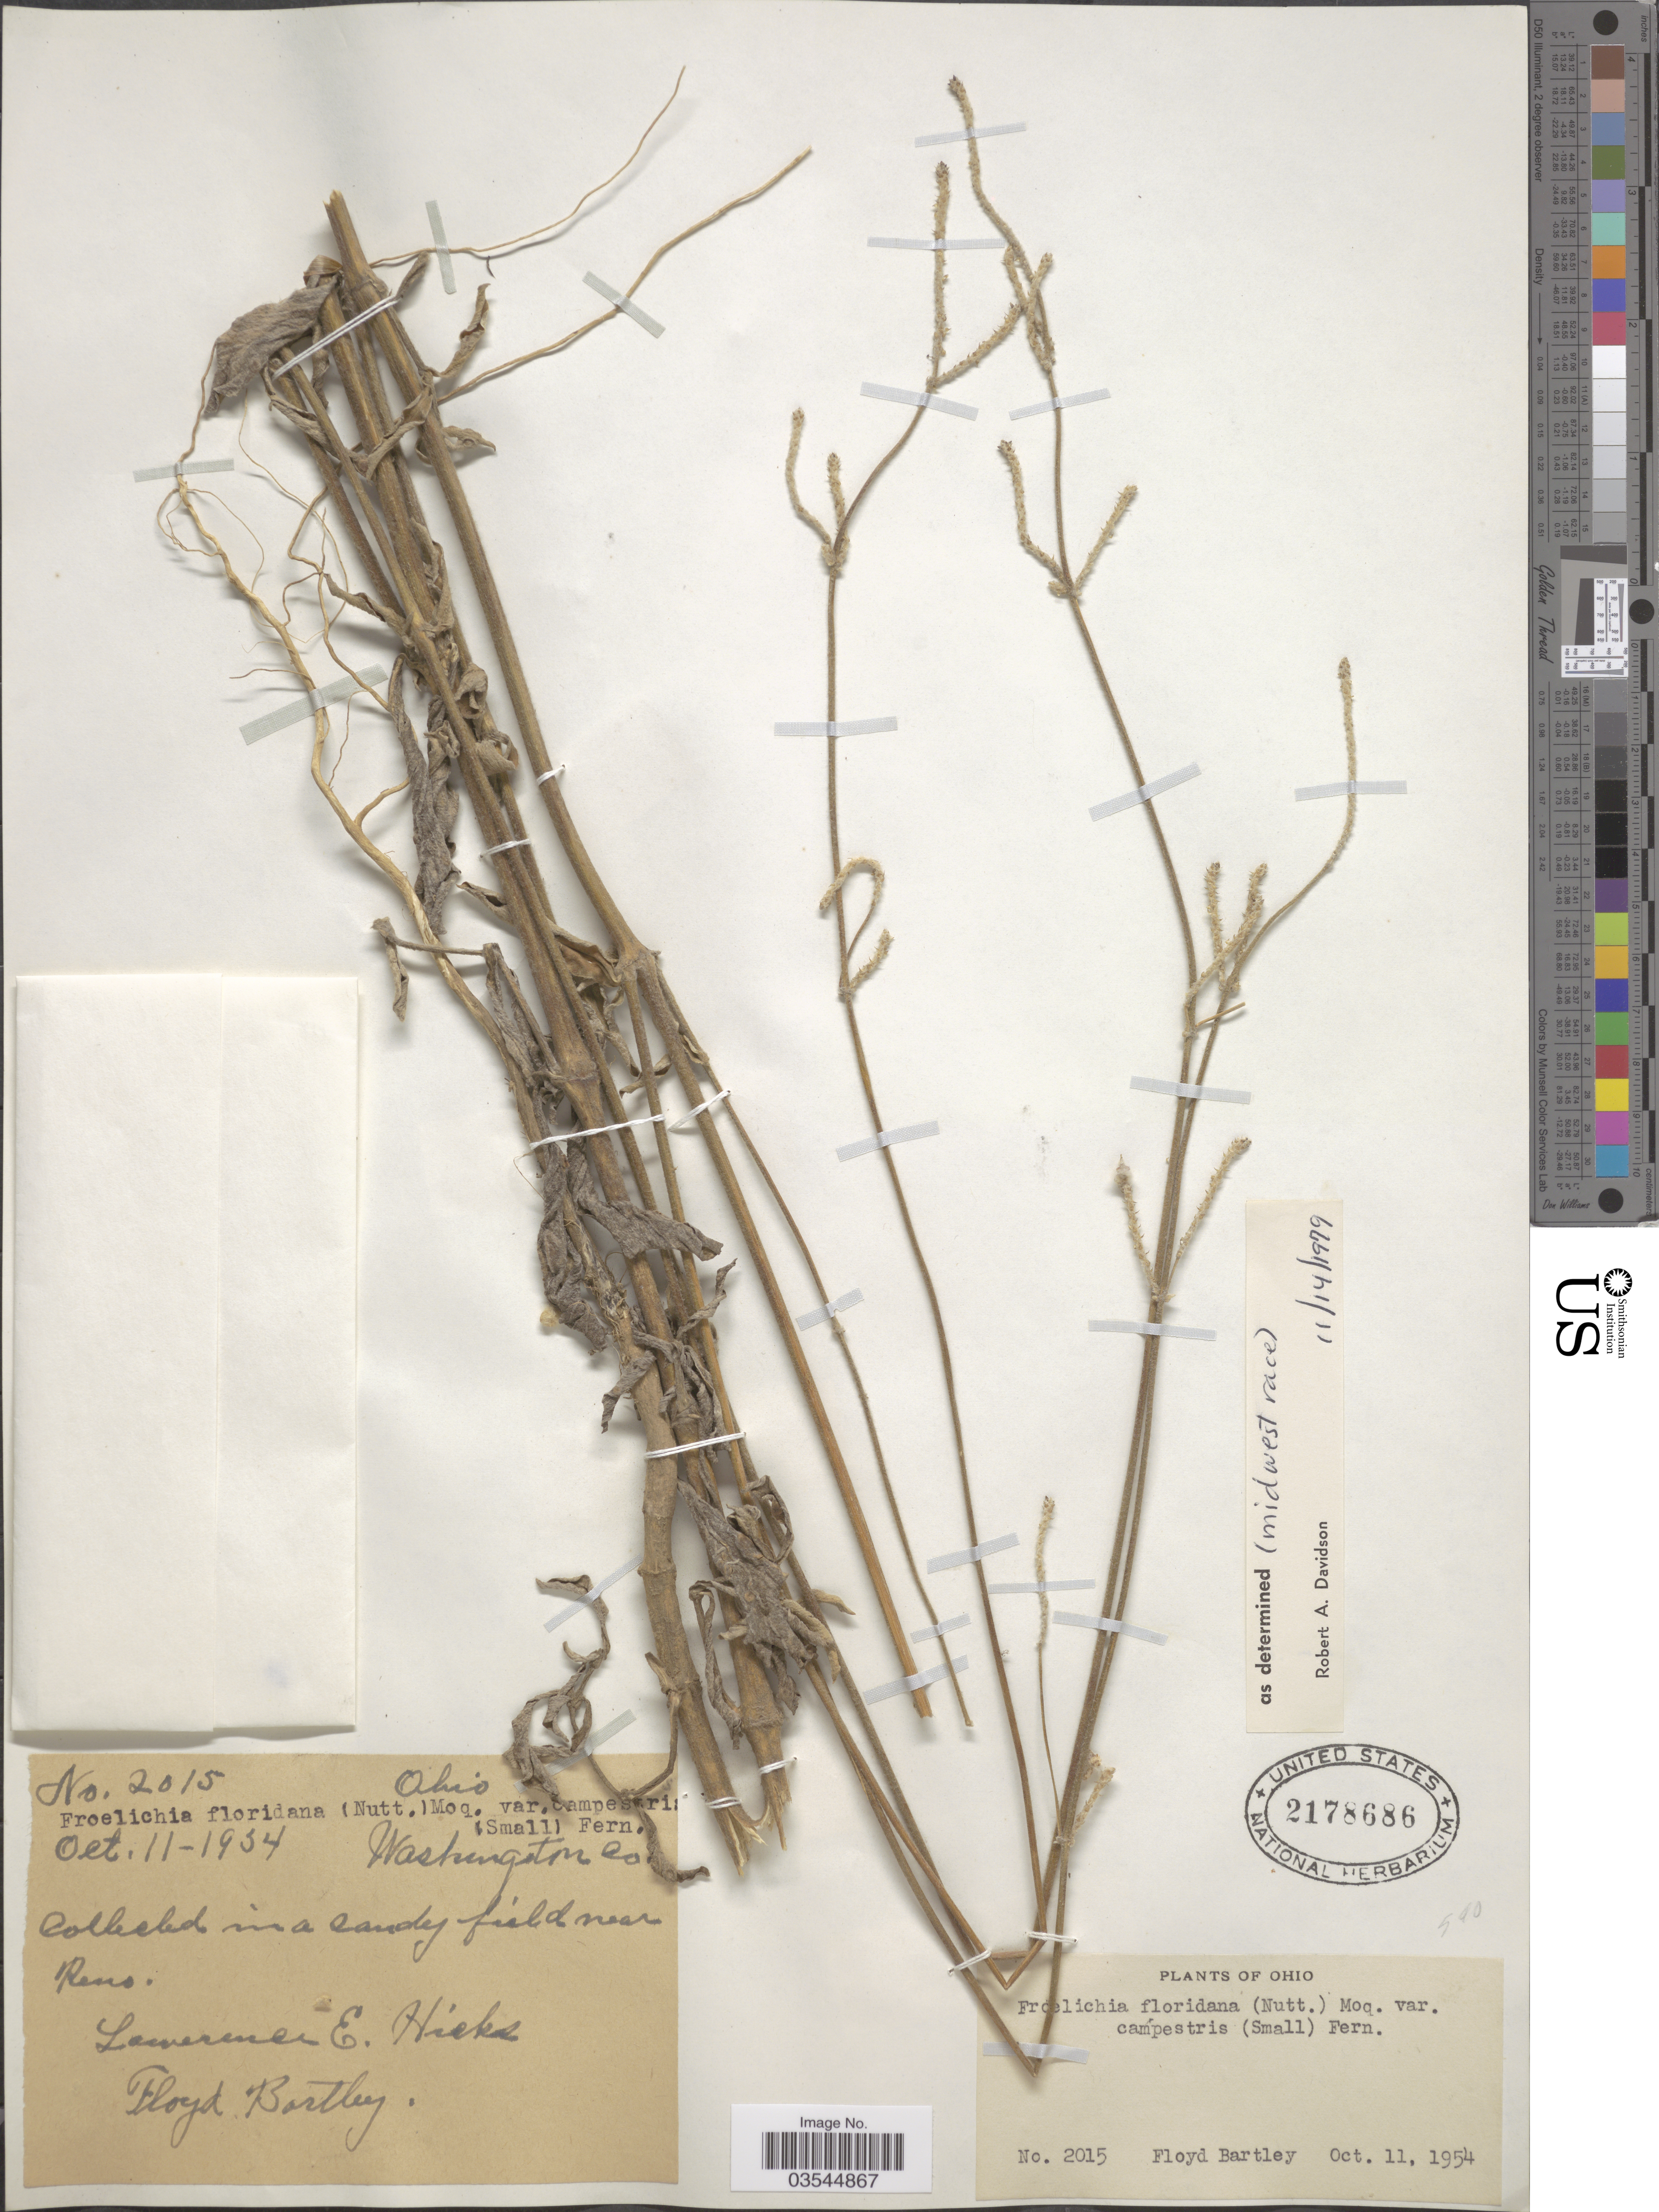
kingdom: Plantae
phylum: Tracheophyta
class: Magnoliopsida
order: Caryophyllales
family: Amaranthaceae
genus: Froelichia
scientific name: Froelichia floridana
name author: (Nutt.) Moq.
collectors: L. E. Hicks & F. Bartley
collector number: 2015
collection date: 1954-10-11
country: United States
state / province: Ohio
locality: Washington Co. Near Reno.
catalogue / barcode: US 2178686